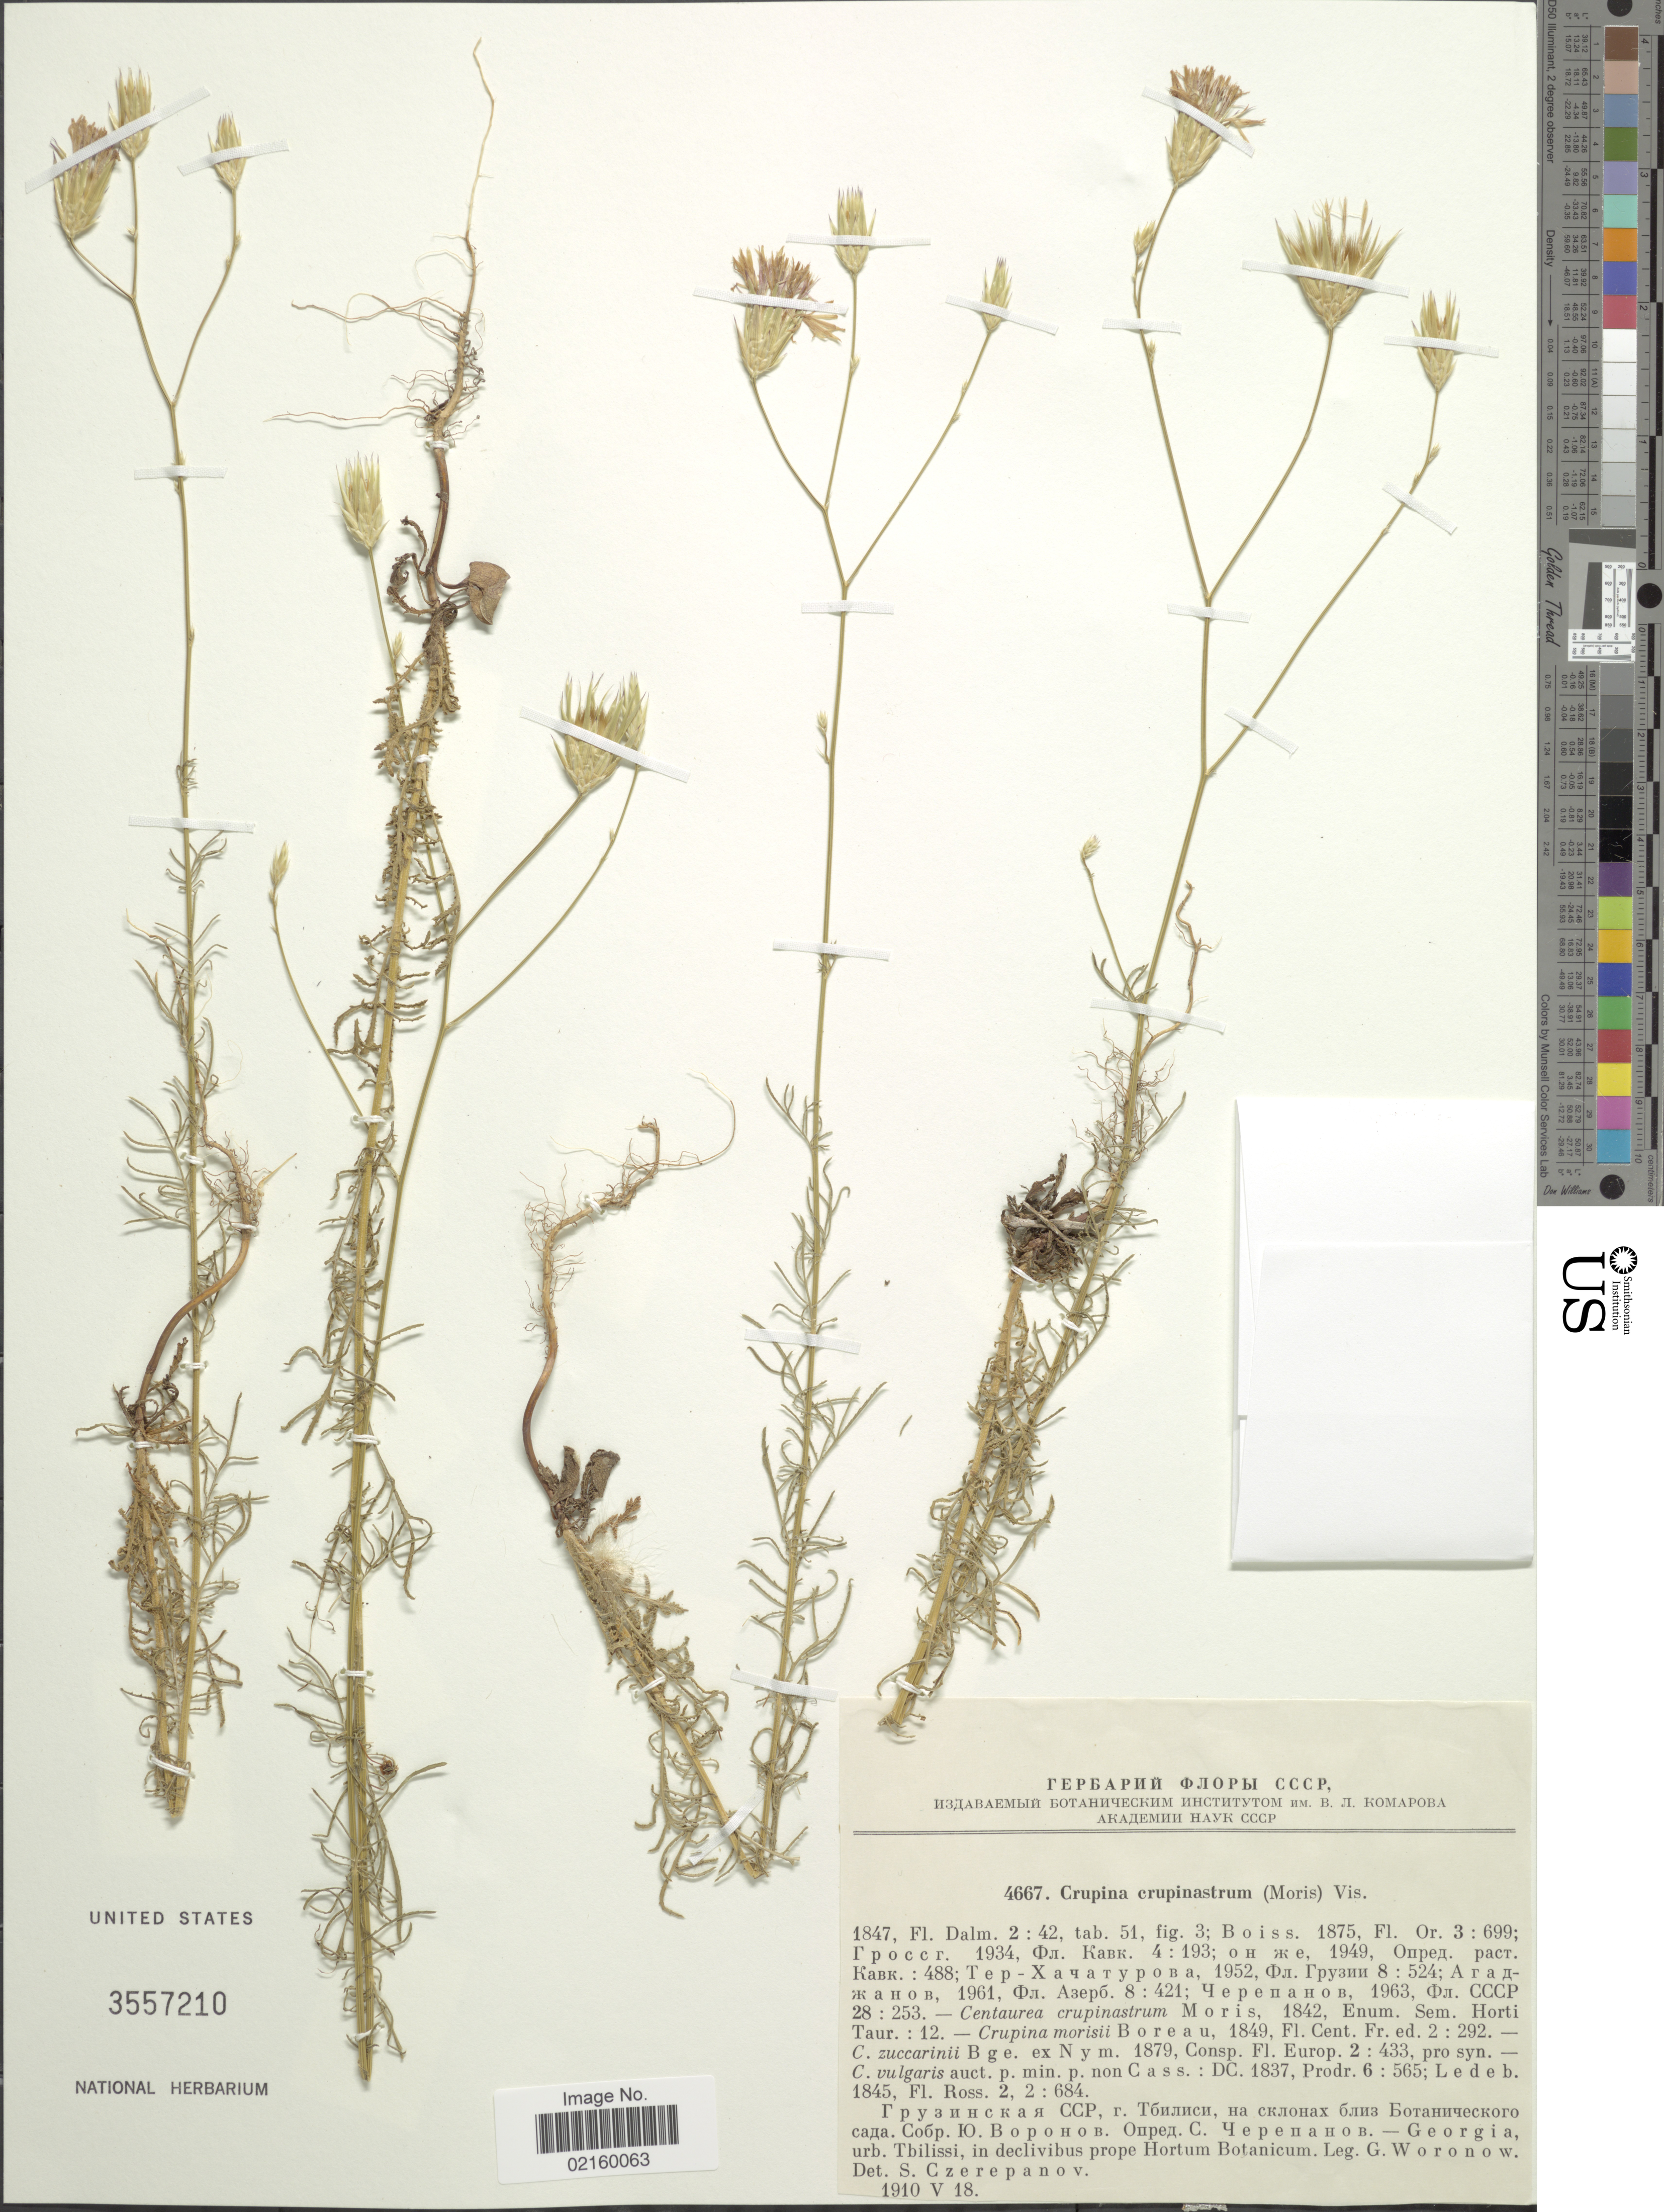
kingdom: Plantae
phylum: Tracheophyta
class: Magnoliopsida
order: Asterales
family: Asteraceae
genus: Crupina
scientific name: Crupina crupinastrum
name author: (Moris)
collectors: G. Woronow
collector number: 4667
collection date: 1910-05-18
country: Georgia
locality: Urb. Tbilissi, prope Hortum Botanicum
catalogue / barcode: US 3557210